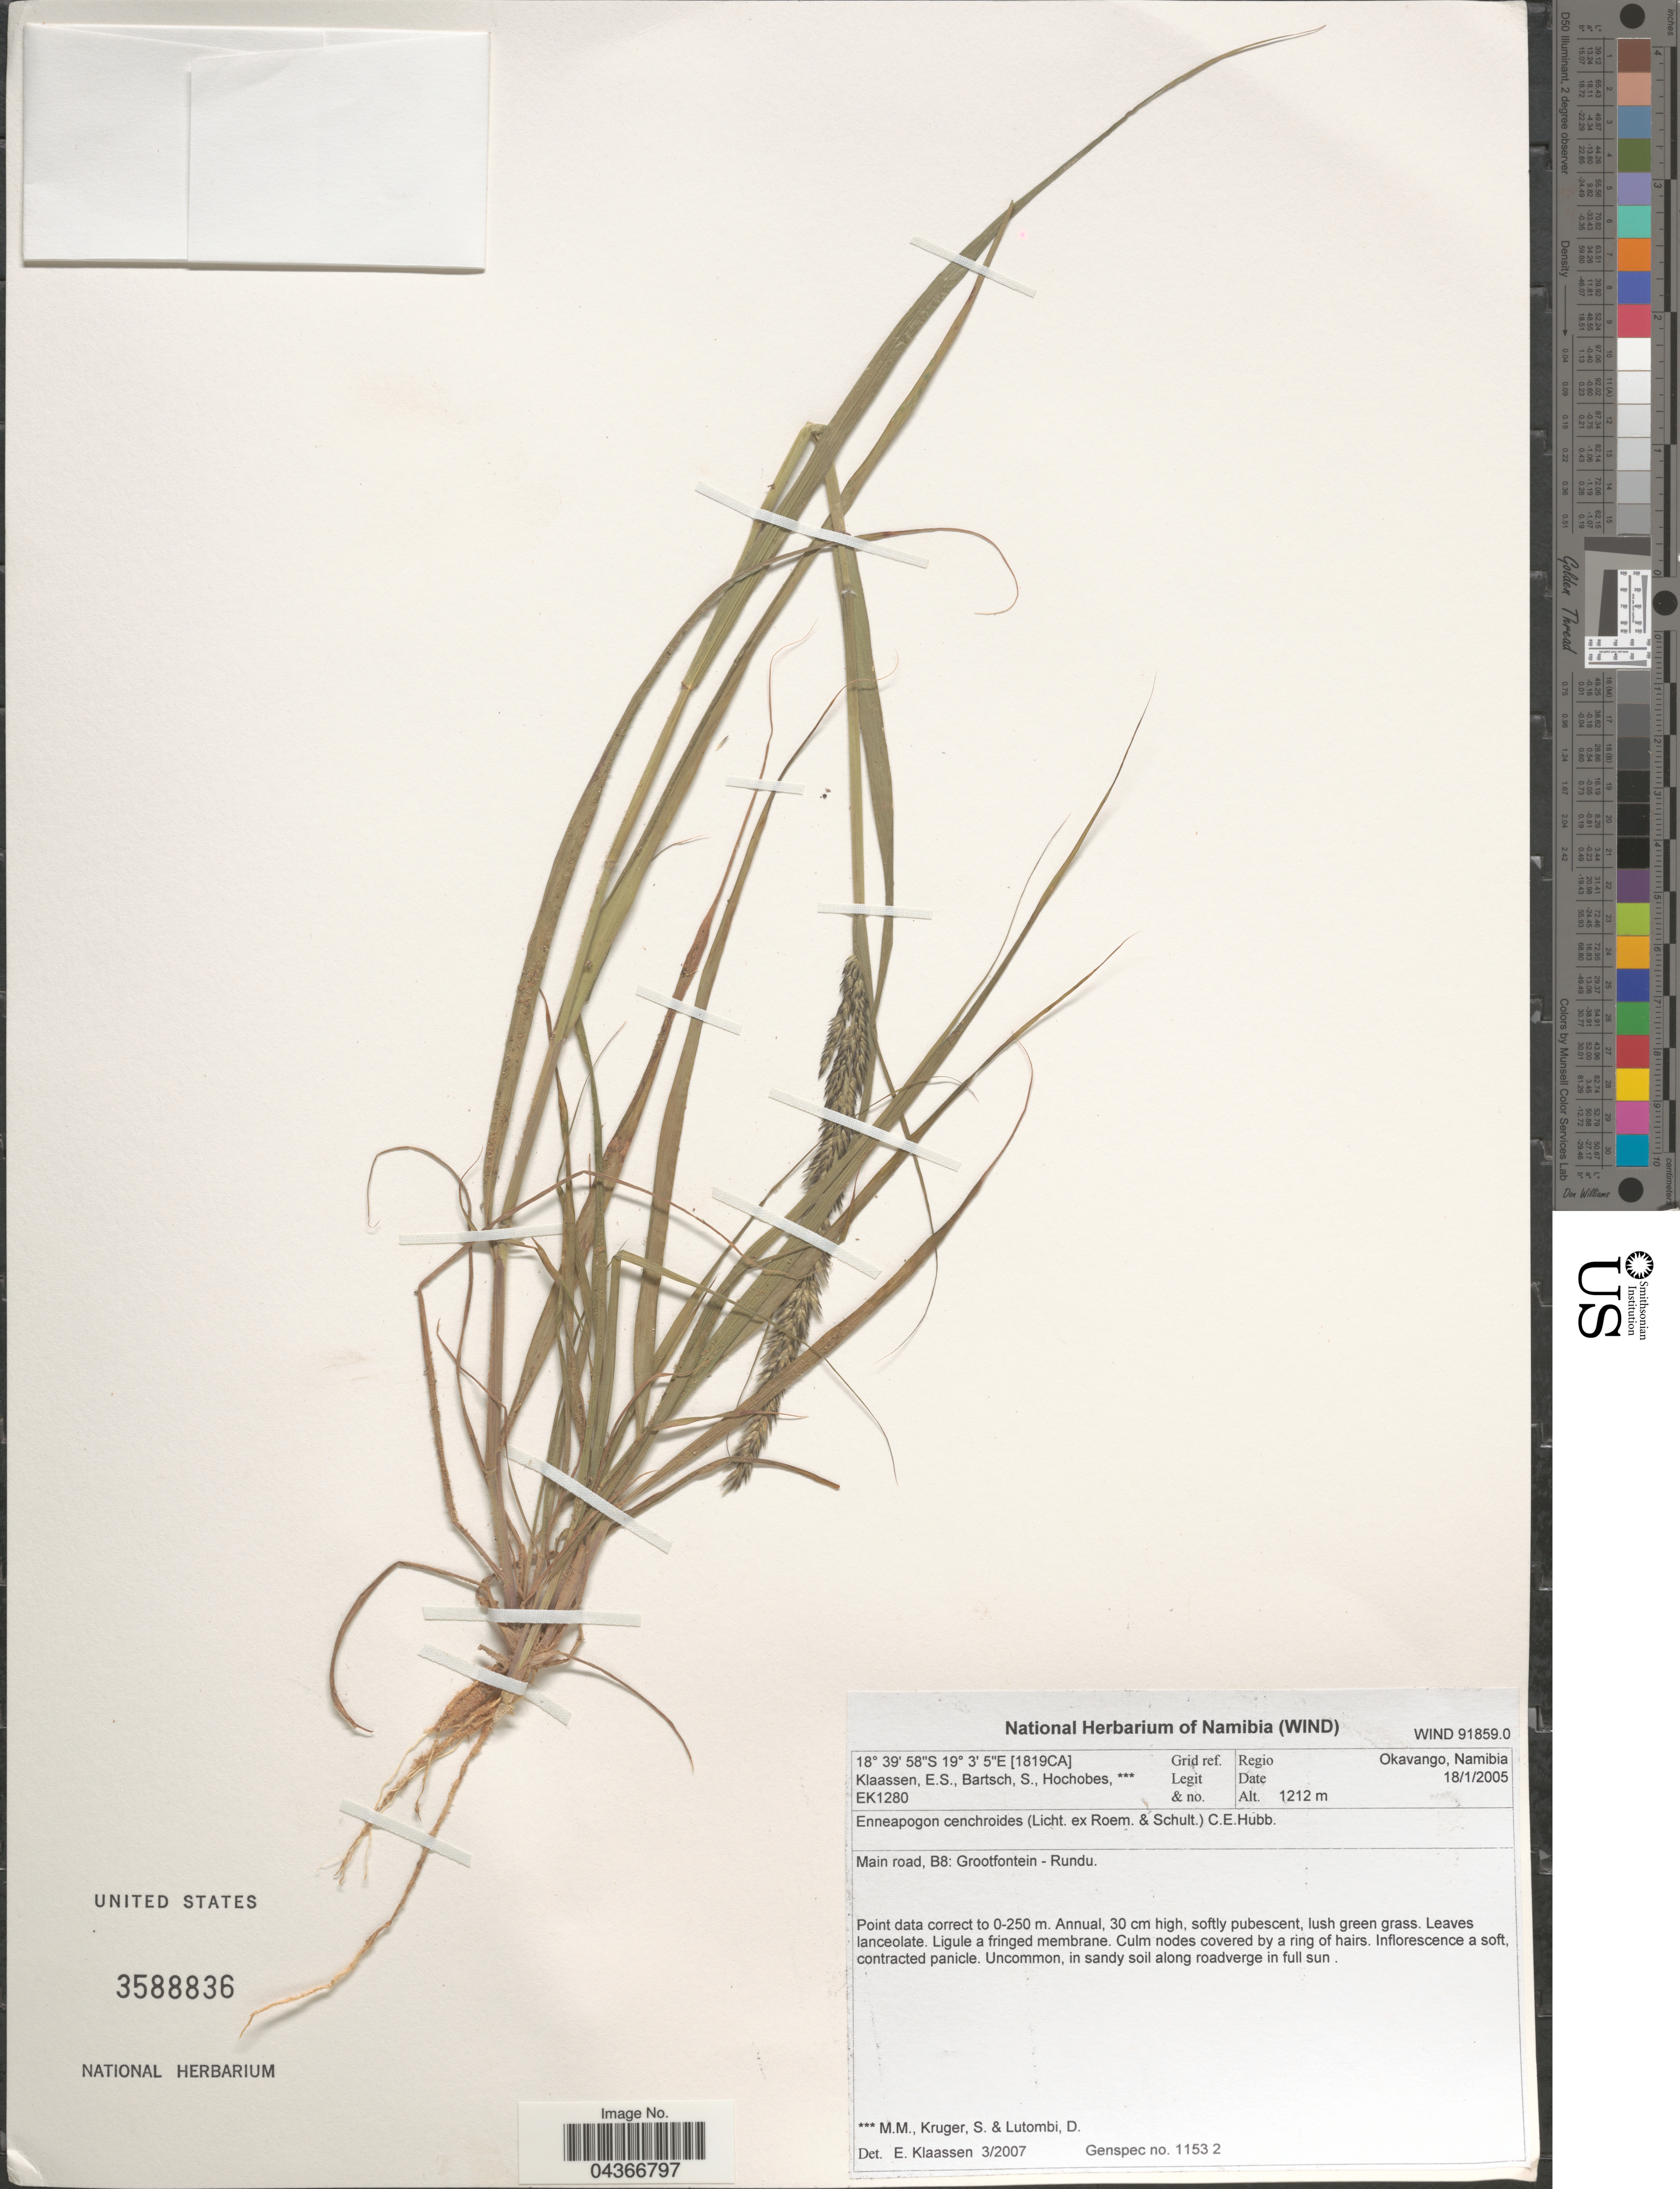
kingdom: Plantae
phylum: Tracheophyta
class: Liliopsida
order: Poales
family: Poaceae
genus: Enneapogon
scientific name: Enneapogon cenchroides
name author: (Licht. ex Roem. & Schult.) C.E. Hubb.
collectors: E. S. Klaassen, S. Bartsch, M. Hochobes, S. Kruger & D. Lutombi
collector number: EK1280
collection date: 2005-01-18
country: Namibia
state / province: Kavango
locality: Grid ref. [1819CA]. Regio Okavango. Main road, B8: Grootfontein - Rundu.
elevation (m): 1212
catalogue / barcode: US 3588836